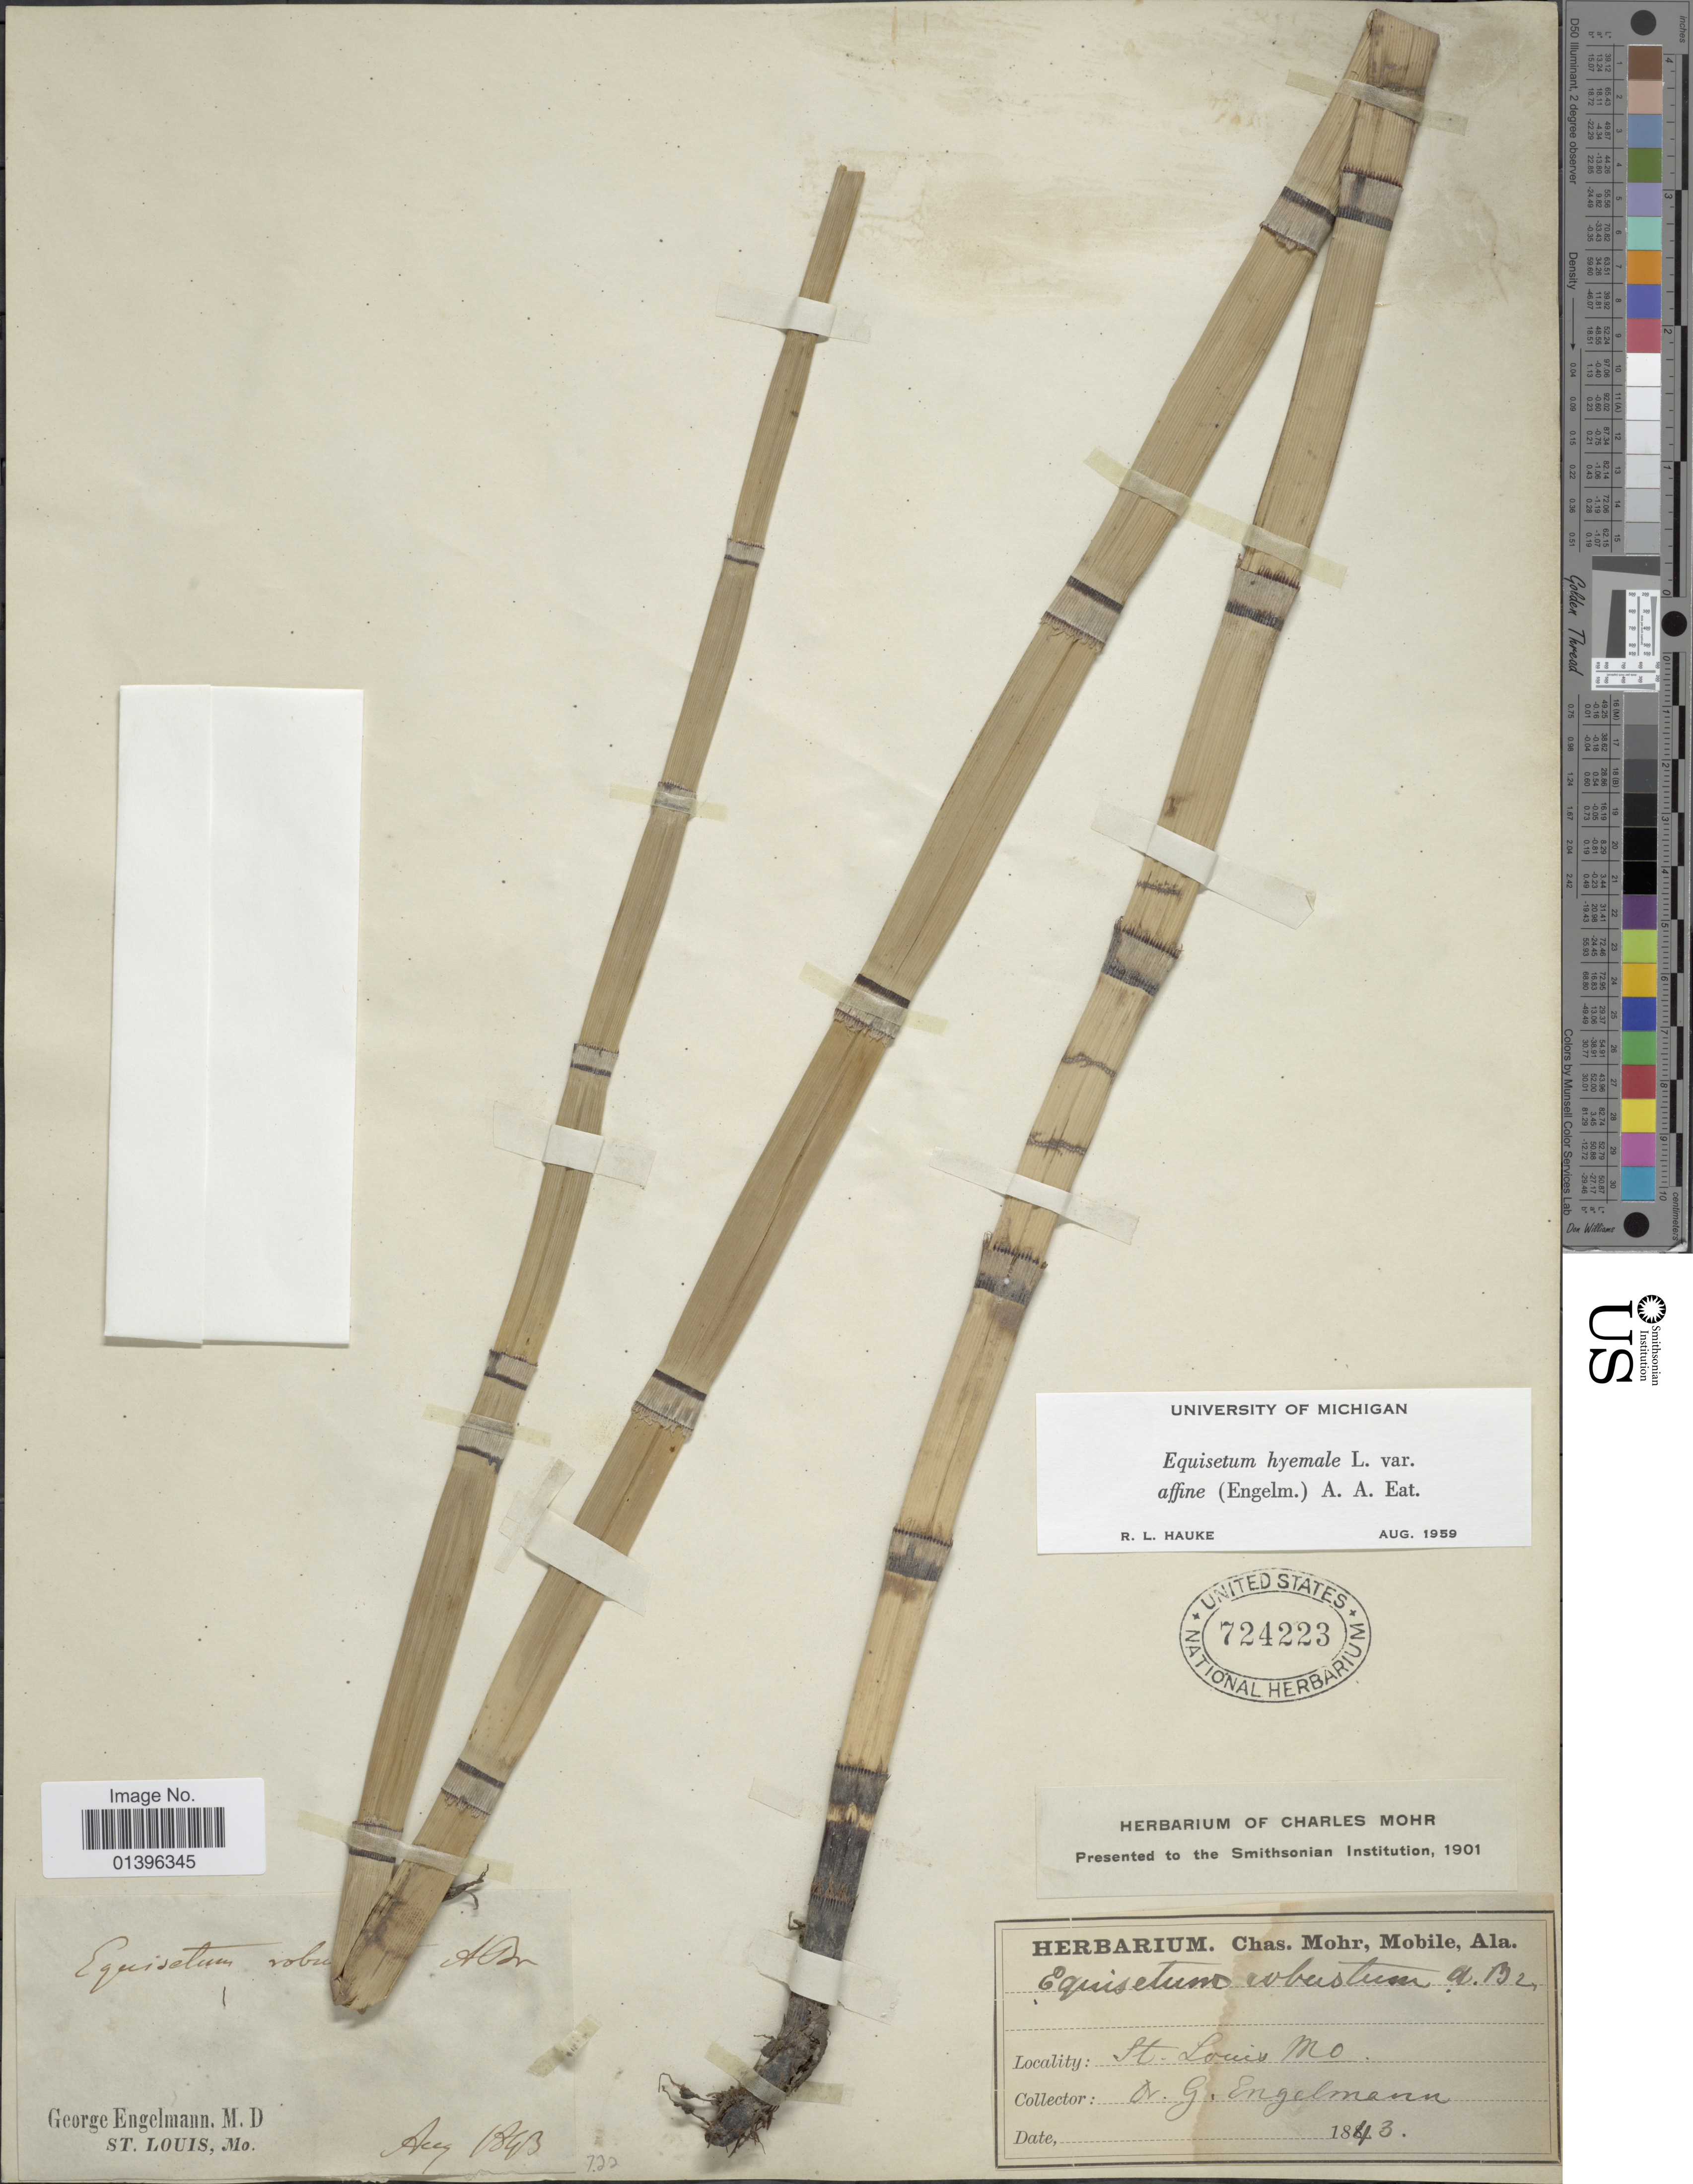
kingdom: Plantae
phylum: Tracheophyta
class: Polypodiopsida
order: Equisetales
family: Equisetaceae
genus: Equisetum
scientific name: Equisetum hyemale var. affine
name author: (Engelm.) A.A. Eaton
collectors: G. Engelmann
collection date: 1843-08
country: United States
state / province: Missouri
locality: St. Louis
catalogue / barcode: US 724223